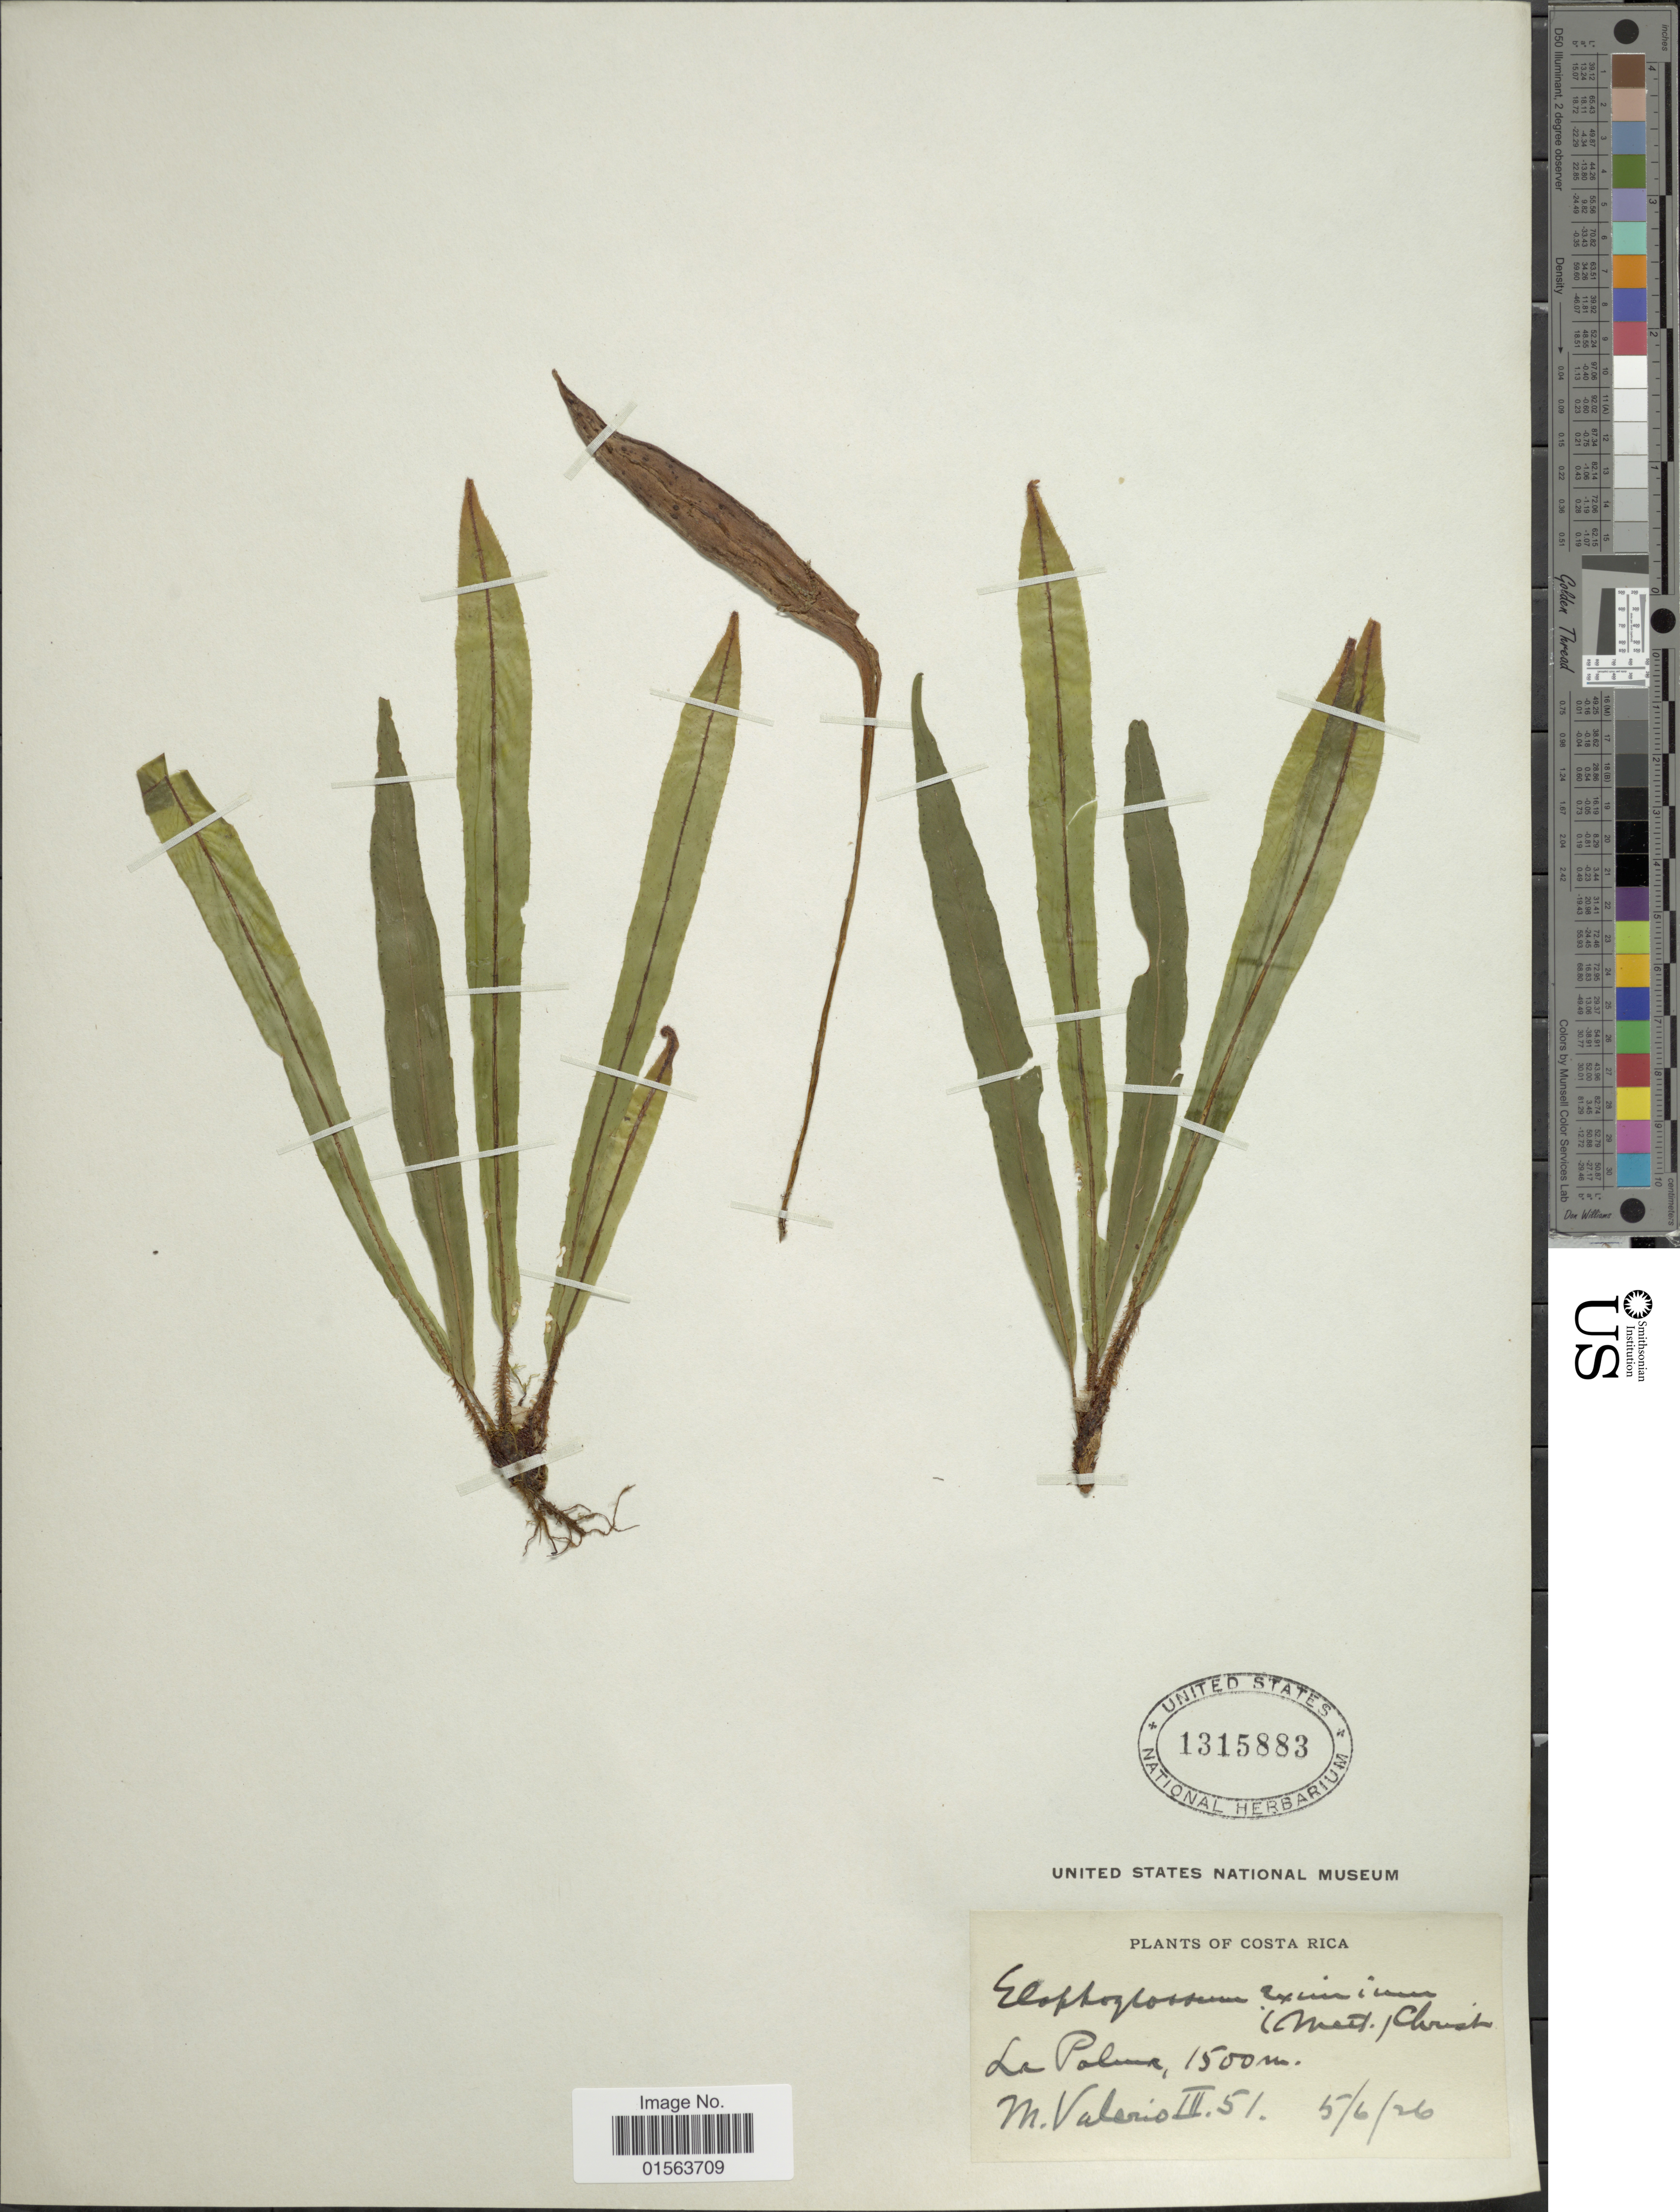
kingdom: Plantae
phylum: Tracheophyta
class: Polypodiopsida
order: Polypodiales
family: Dryopteridaceae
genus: Elaphoglossum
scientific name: Elaphoglossum eximium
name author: (Mett.) Christ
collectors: M. Valerio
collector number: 3/51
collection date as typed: Transcribed d/m/y: 5/6/26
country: Costa Rica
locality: La Palma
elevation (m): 1500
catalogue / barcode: US 1315883